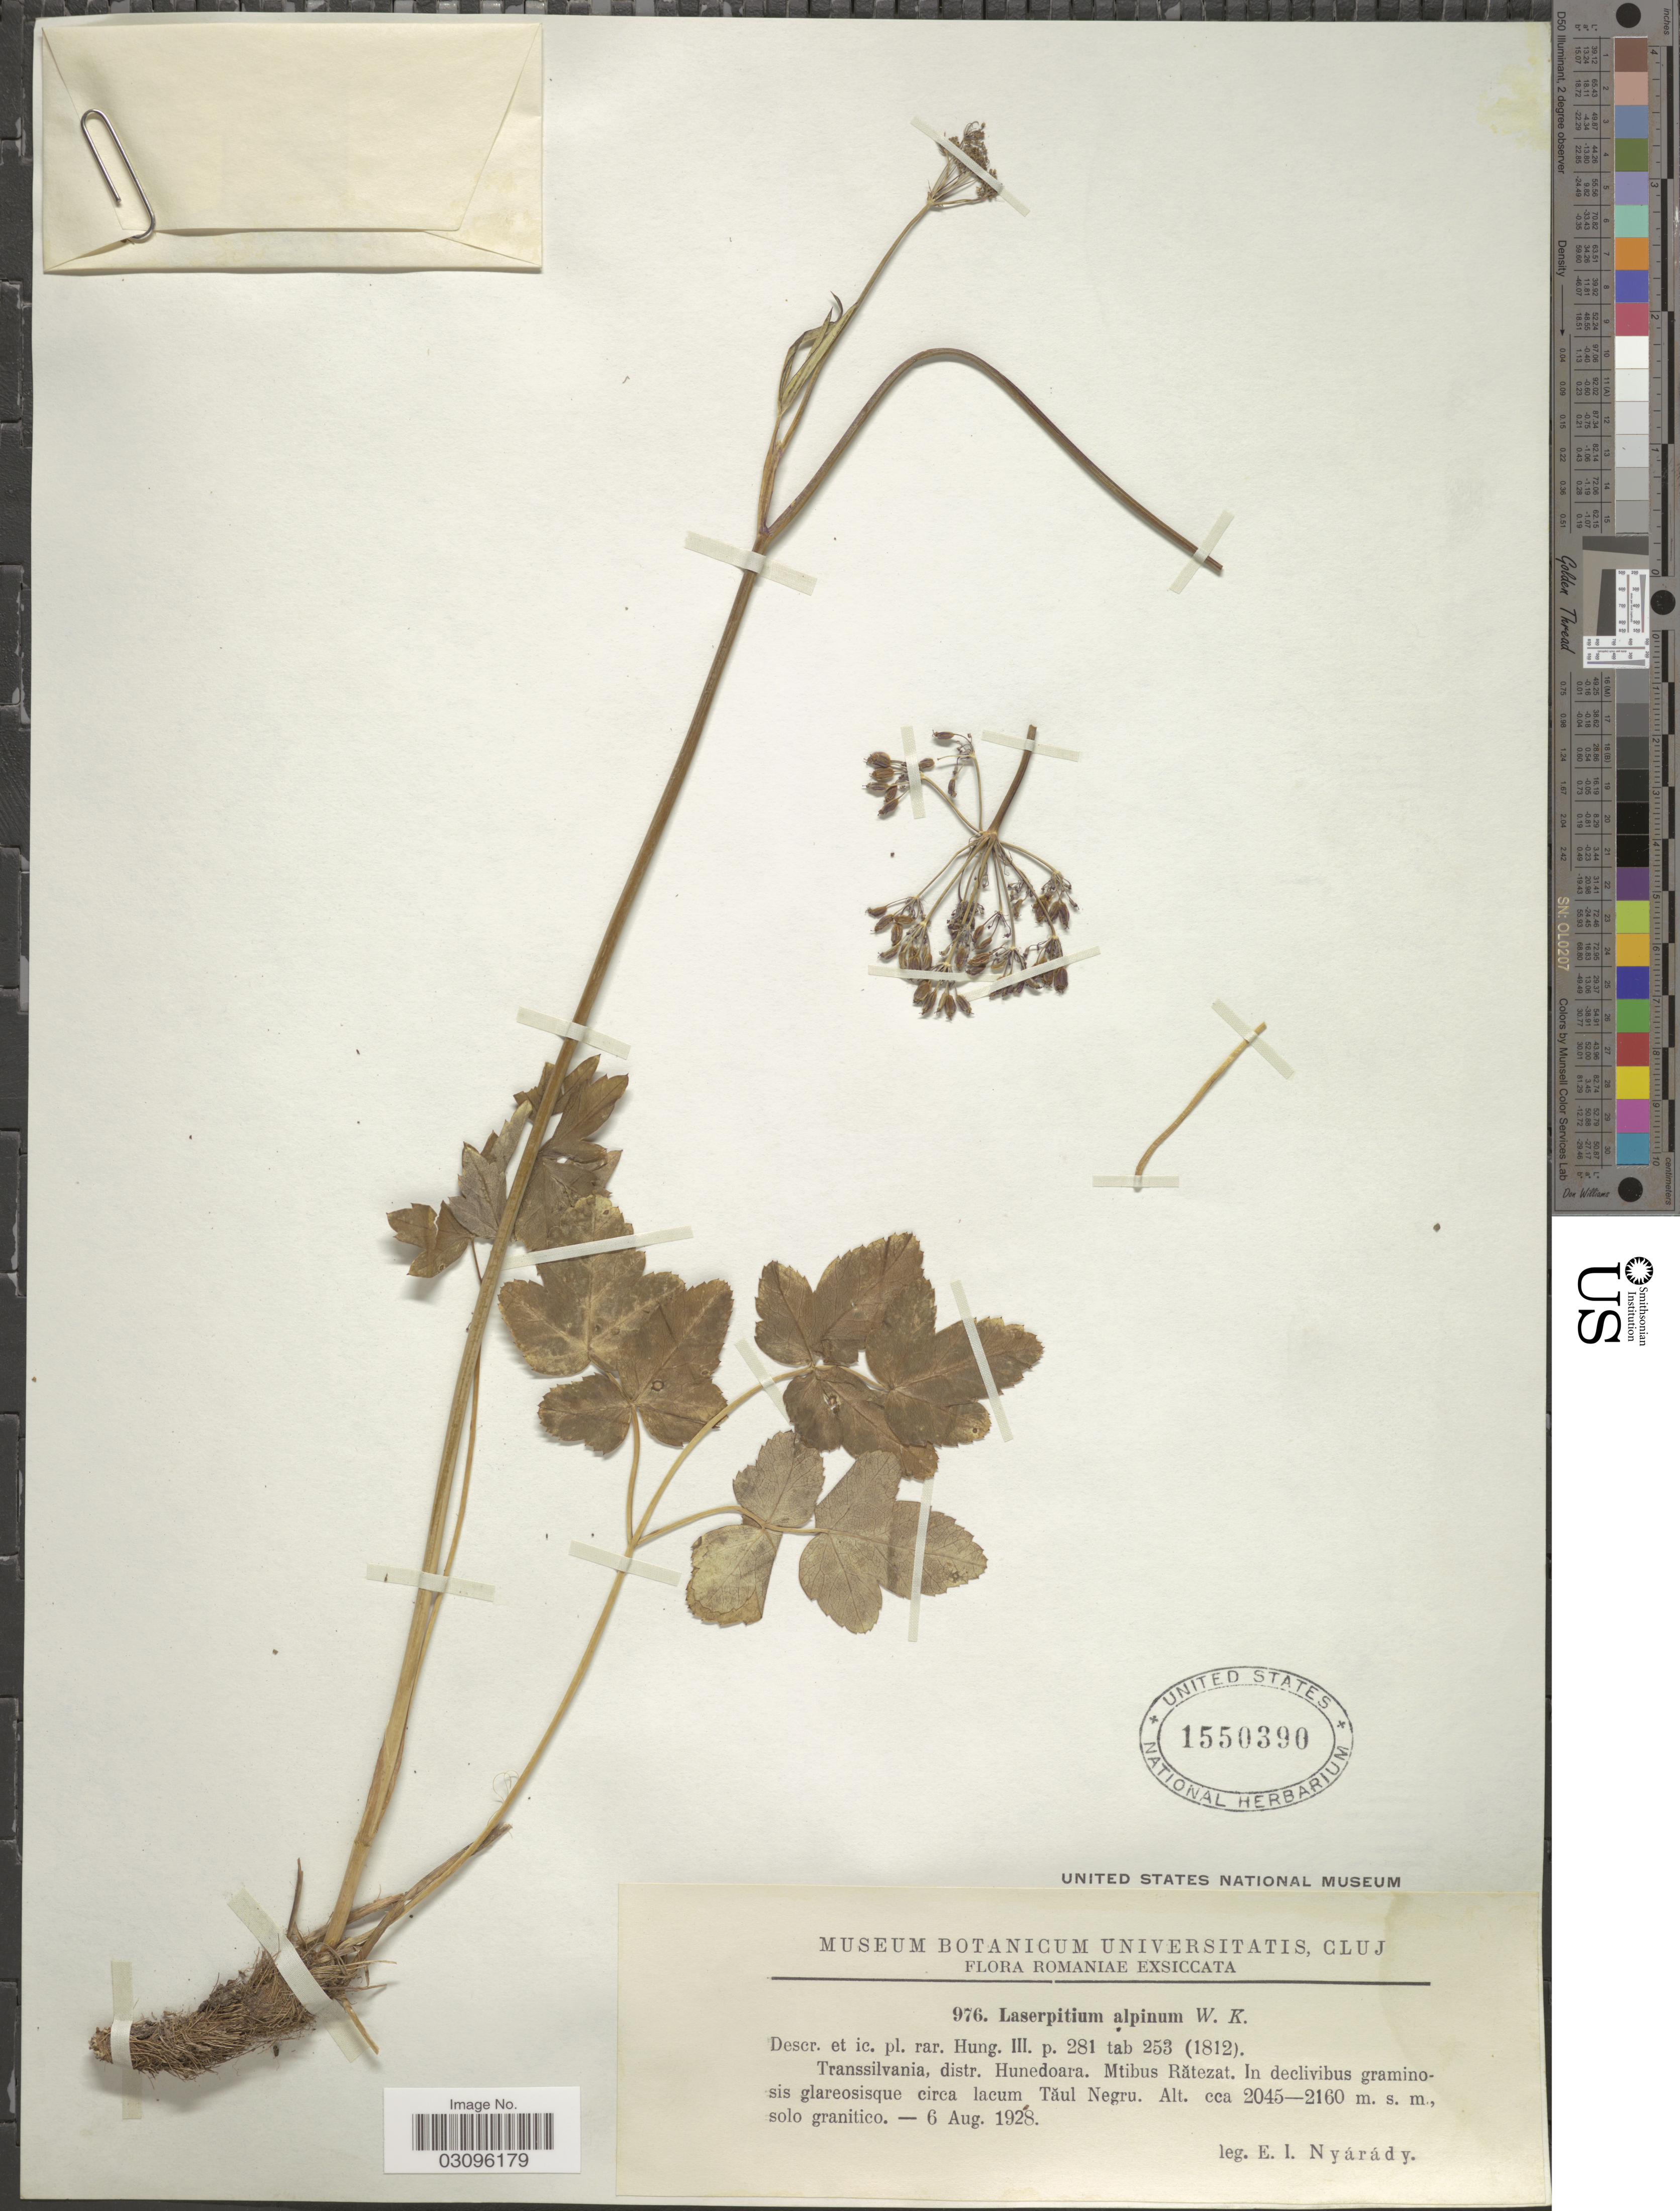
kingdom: Plantae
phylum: Tracheophyta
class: Magnoliopsida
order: Apiales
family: Apiaceae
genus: Laserpitium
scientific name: Laserpitium alpinum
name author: Waldst. & Kit.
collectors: E. Nyárády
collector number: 976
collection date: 1928-08-06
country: Romania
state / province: Hunedoara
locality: Transsilvania, distr. Hunedoara. Mtibus Ratezat. In declivibus graminosis glareosisque circa lacum Taul Negru.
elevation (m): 2045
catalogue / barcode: US 1550390